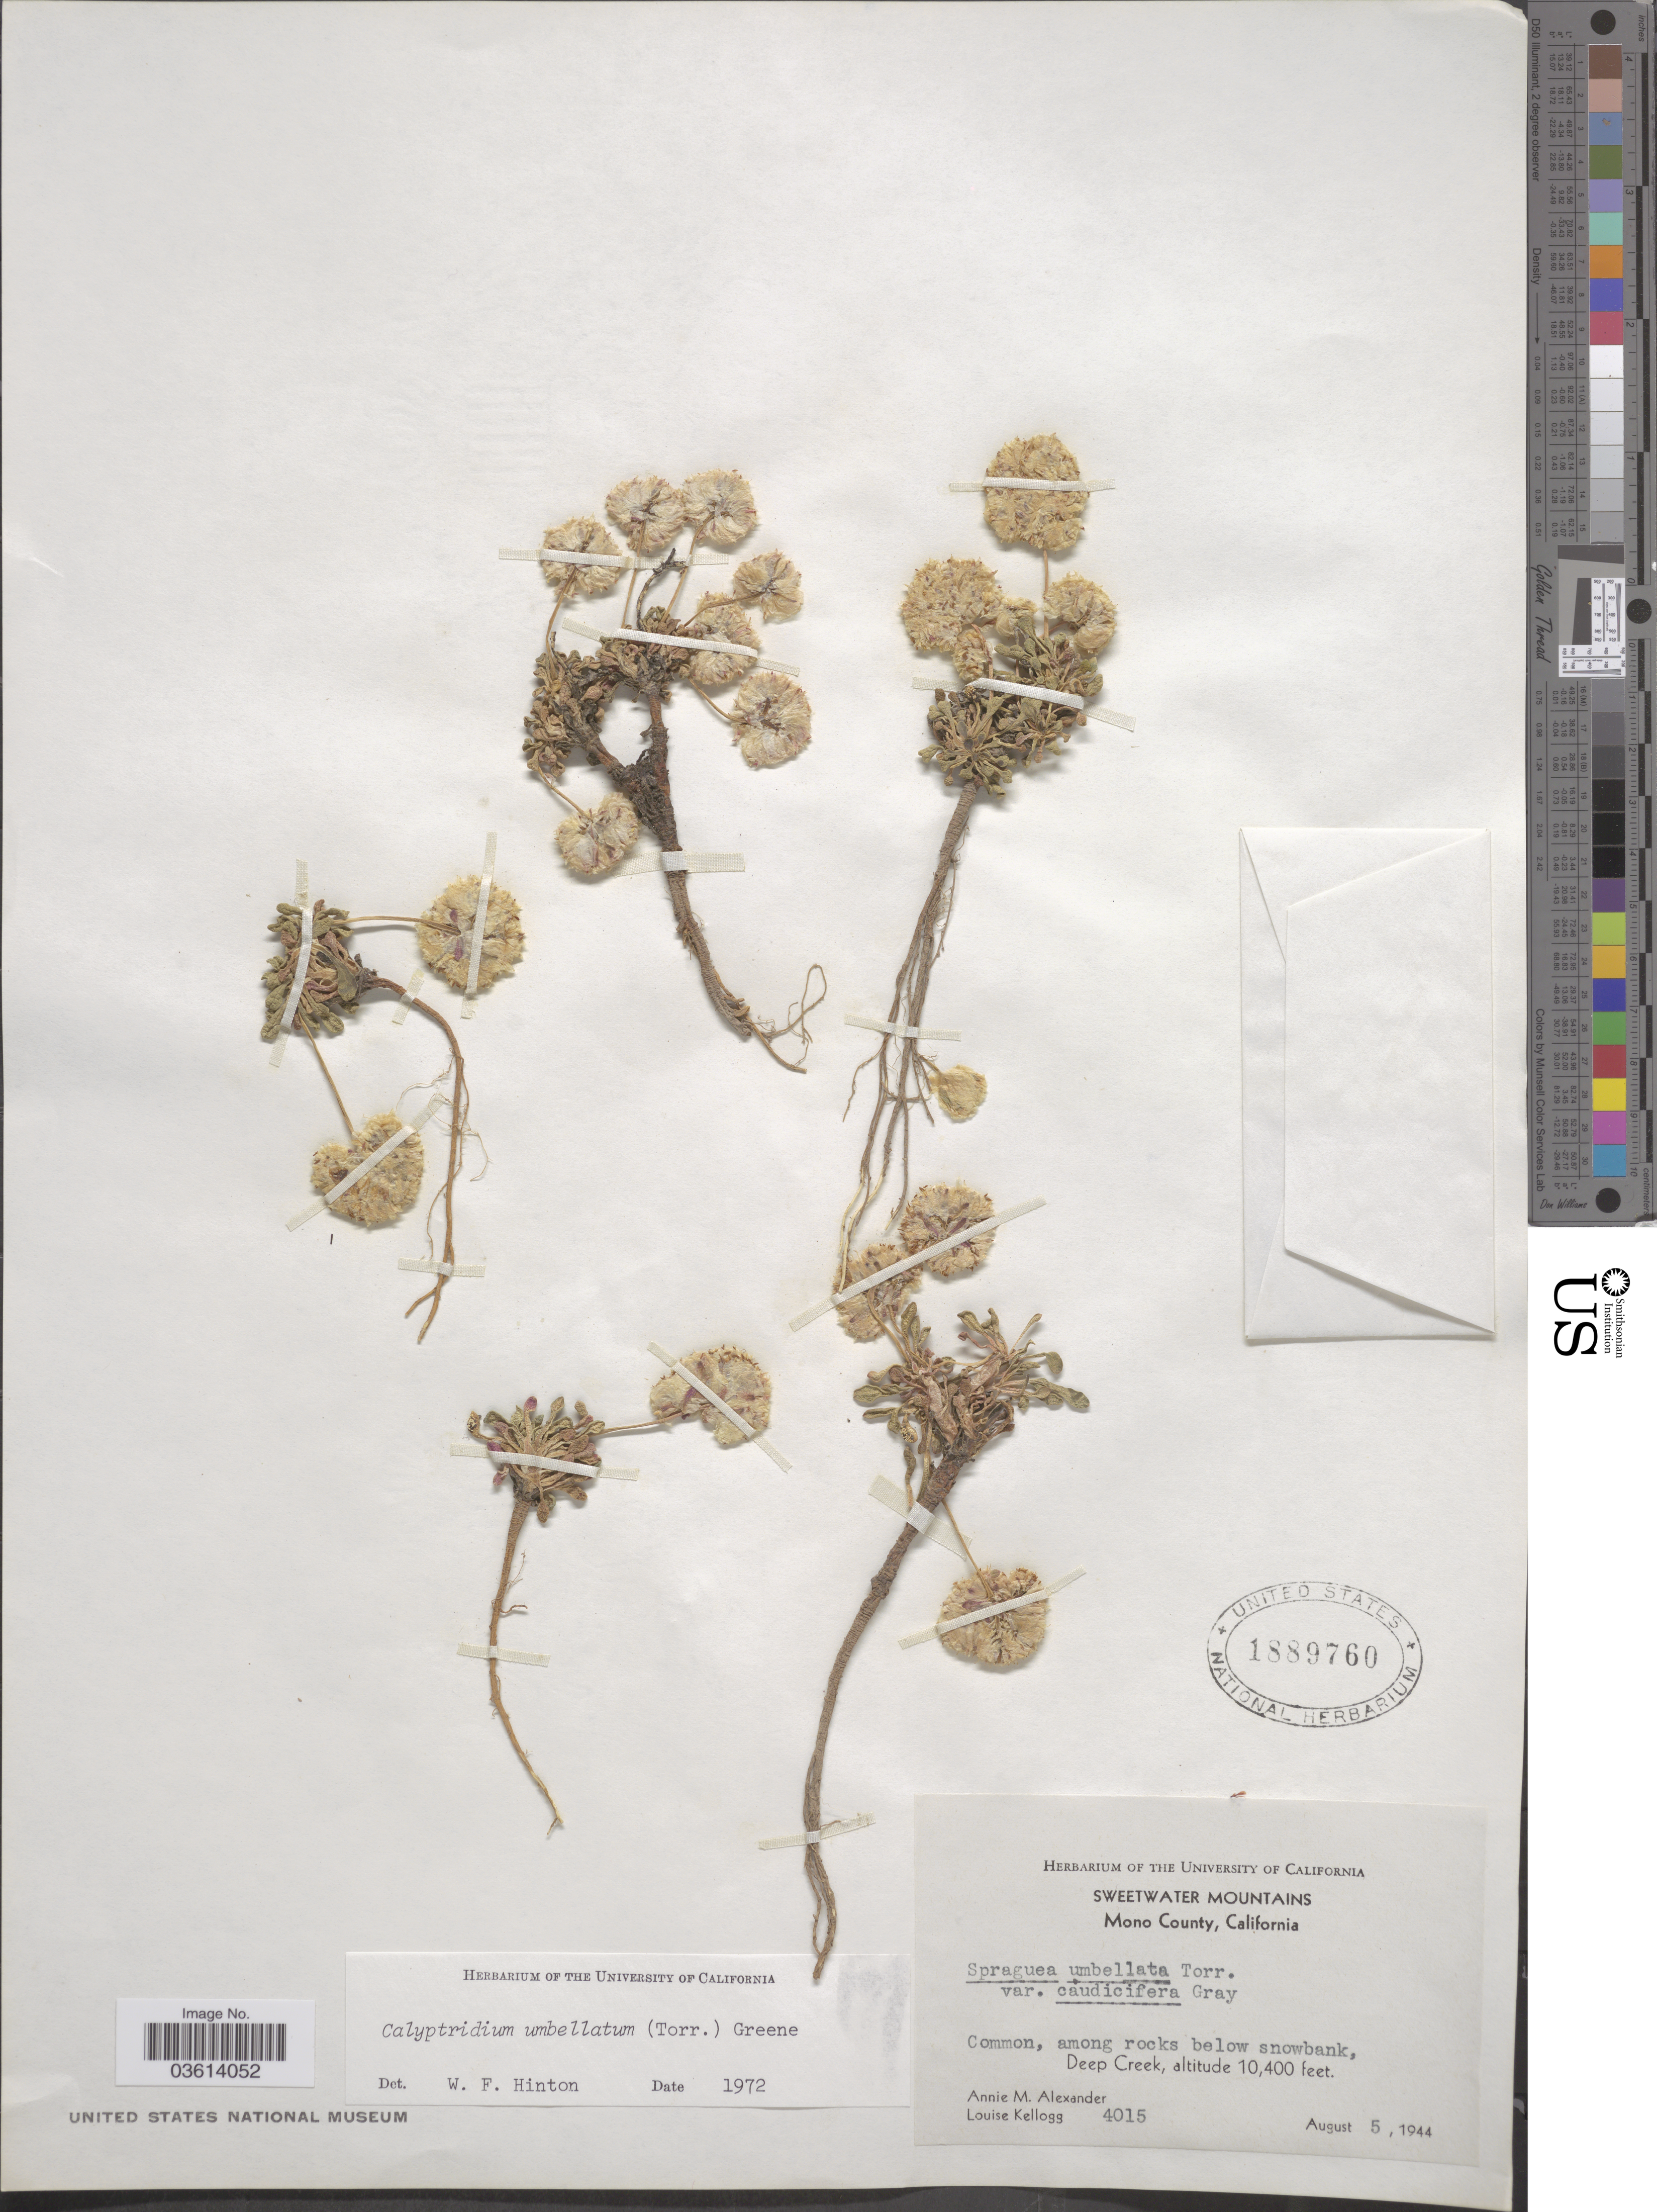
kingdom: Plantae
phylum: Tracheophyta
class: Magnoliopsida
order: Caryophyllales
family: Montiaceae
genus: Calyptridium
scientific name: Calyptridium umbellatum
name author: (Torr.) Greene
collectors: A. M. Alexander & L. Kellogg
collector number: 4015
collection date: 1944-08-05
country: United States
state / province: California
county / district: Mono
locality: Sweetwater Mountains. Mono County. Deep Creek.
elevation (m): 3170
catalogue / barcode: US 1889760